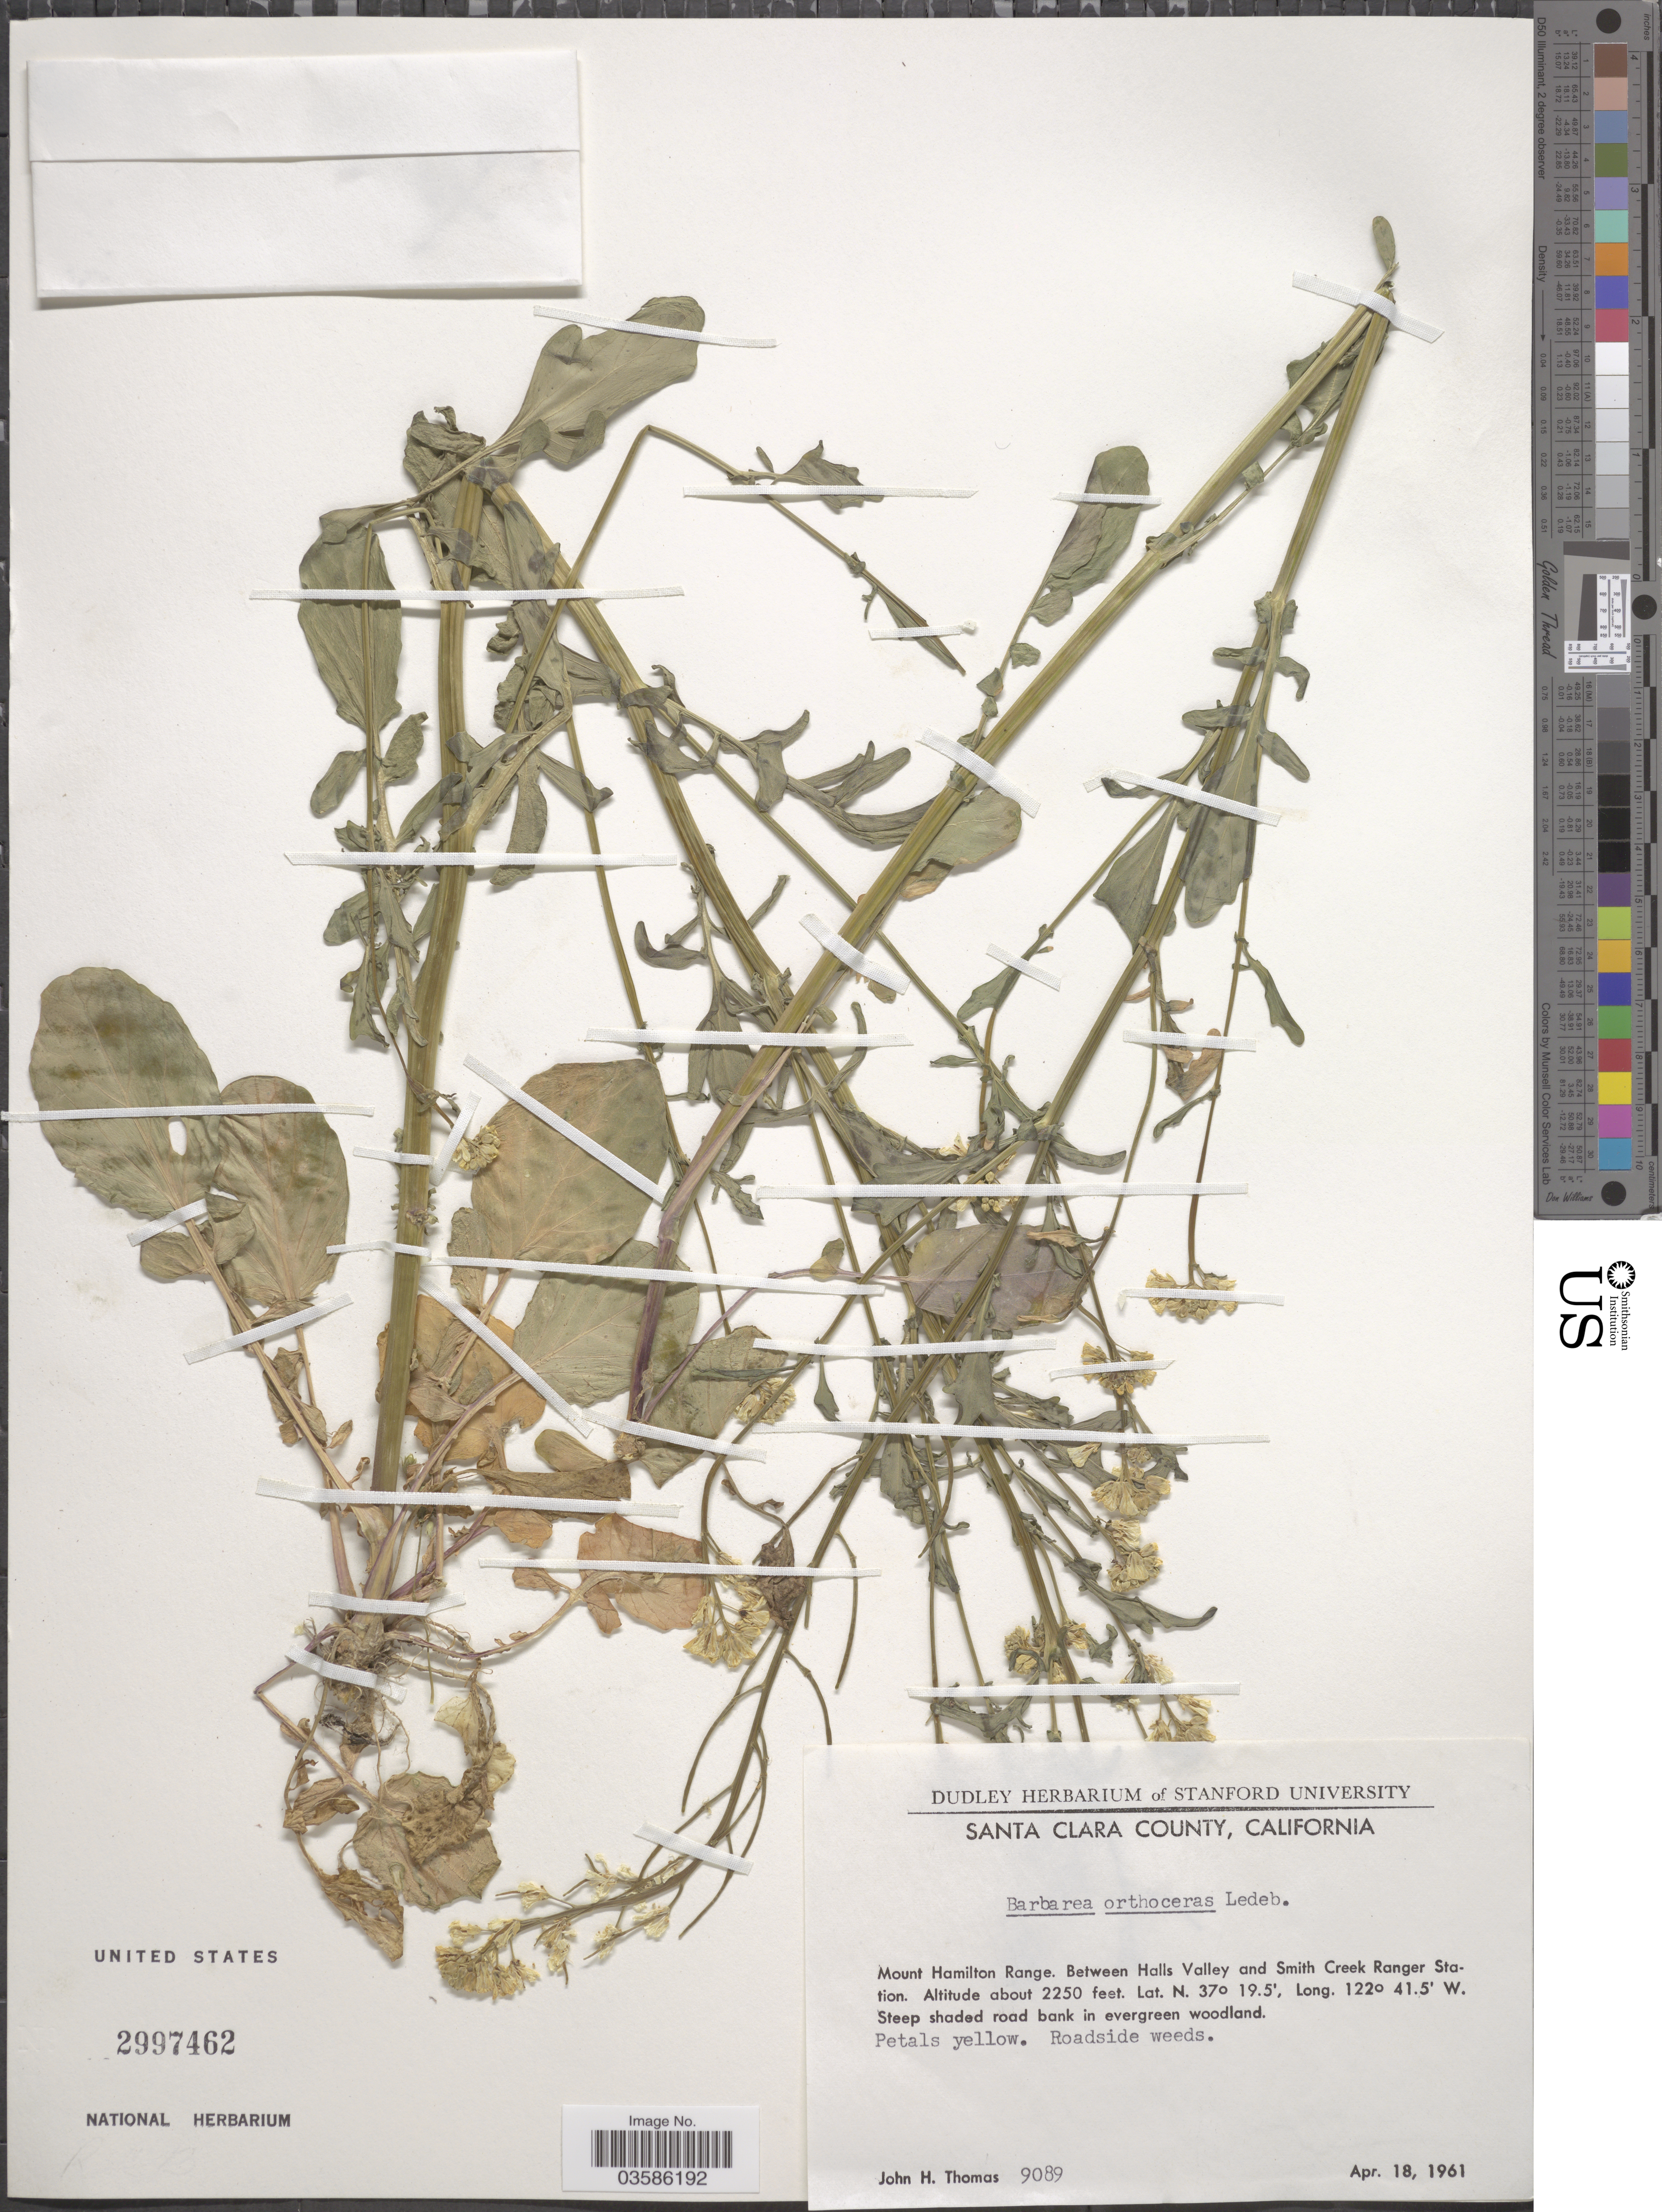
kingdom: Plantae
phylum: Tracheophyta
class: Magnoliopsida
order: Brassicales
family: Brassicaceae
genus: Barbarea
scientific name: Barbarea orthoceras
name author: Ledeb.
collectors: J. H. Thomas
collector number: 9089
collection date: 1961-04-18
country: United States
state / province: California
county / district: Santa Clara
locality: Santa Clara County. Mount Hamilton Range. Between Halls Valley and Smith Creek Ranger Station.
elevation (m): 686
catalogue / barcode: US 2997462